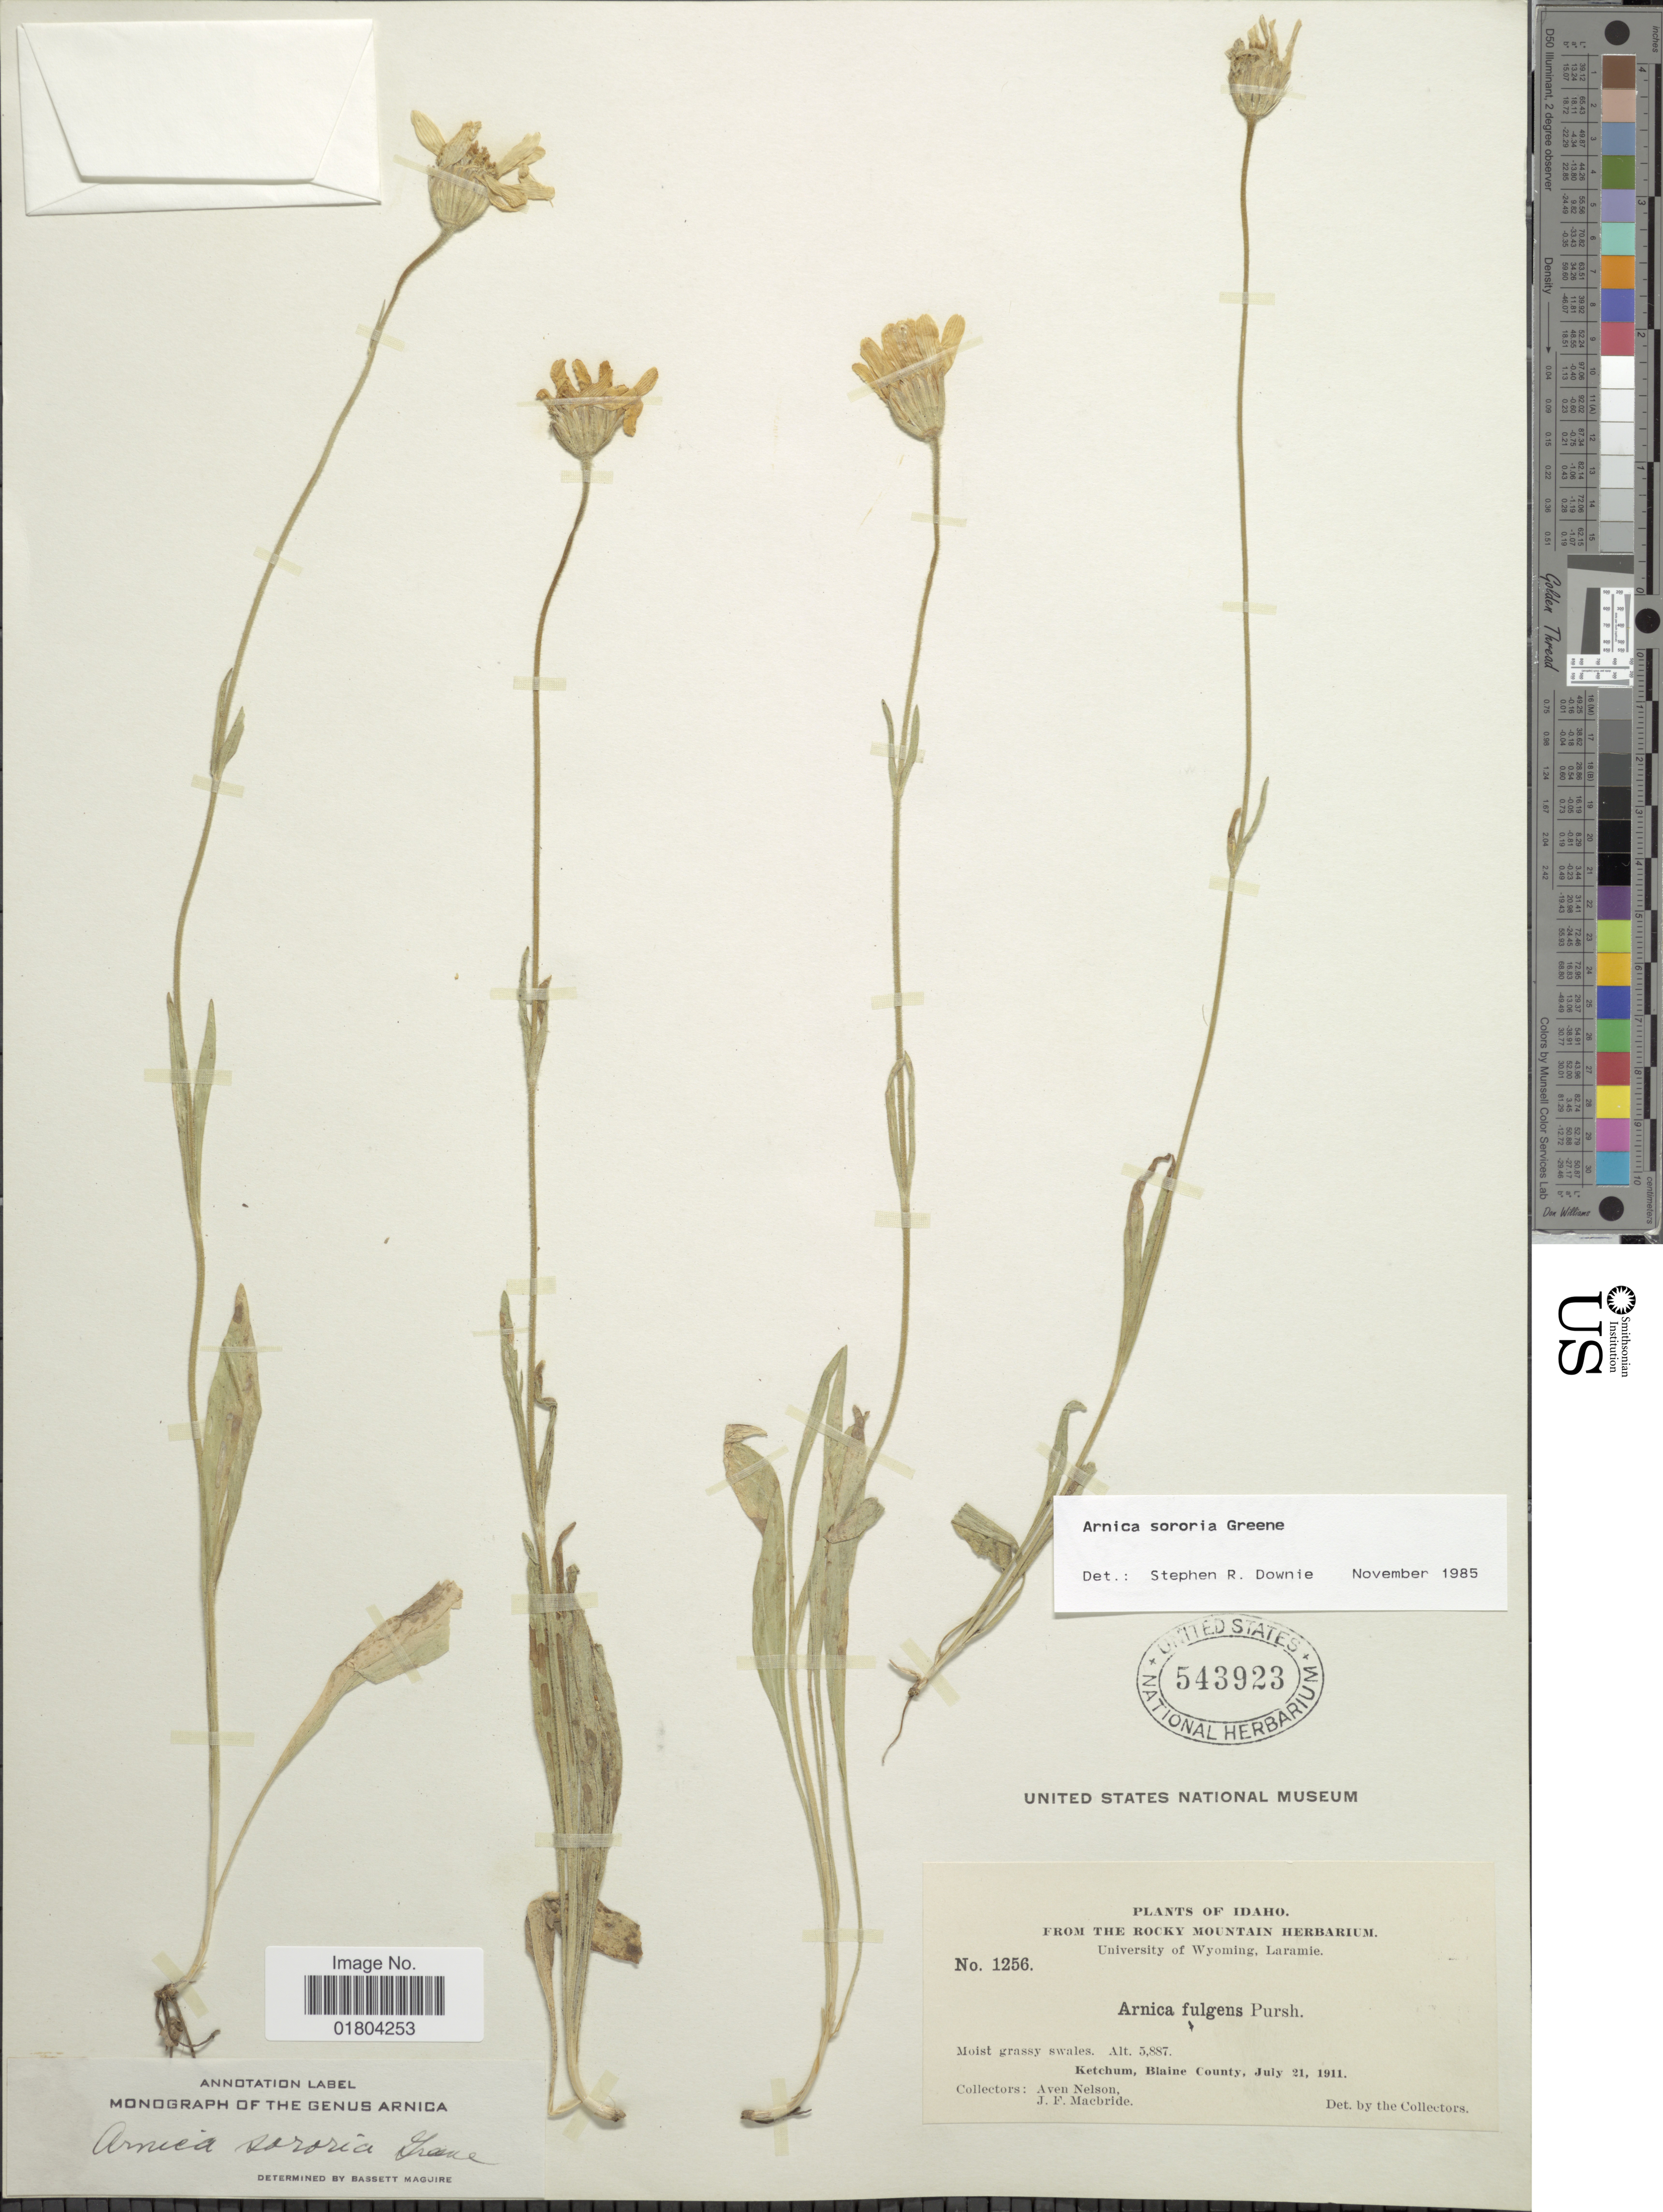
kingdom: Plantae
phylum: Tracheophyta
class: Magnoliopsida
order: Asterales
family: Asteraceae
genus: Arnica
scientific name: Arnica sororia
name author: Greene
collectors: A. Nelson & J. F. Macbride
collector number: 1256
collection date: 1911-07-21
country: United States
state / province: Idaho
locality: Moist grassy swales, ketchum, Blaine County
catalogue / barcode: US 543923